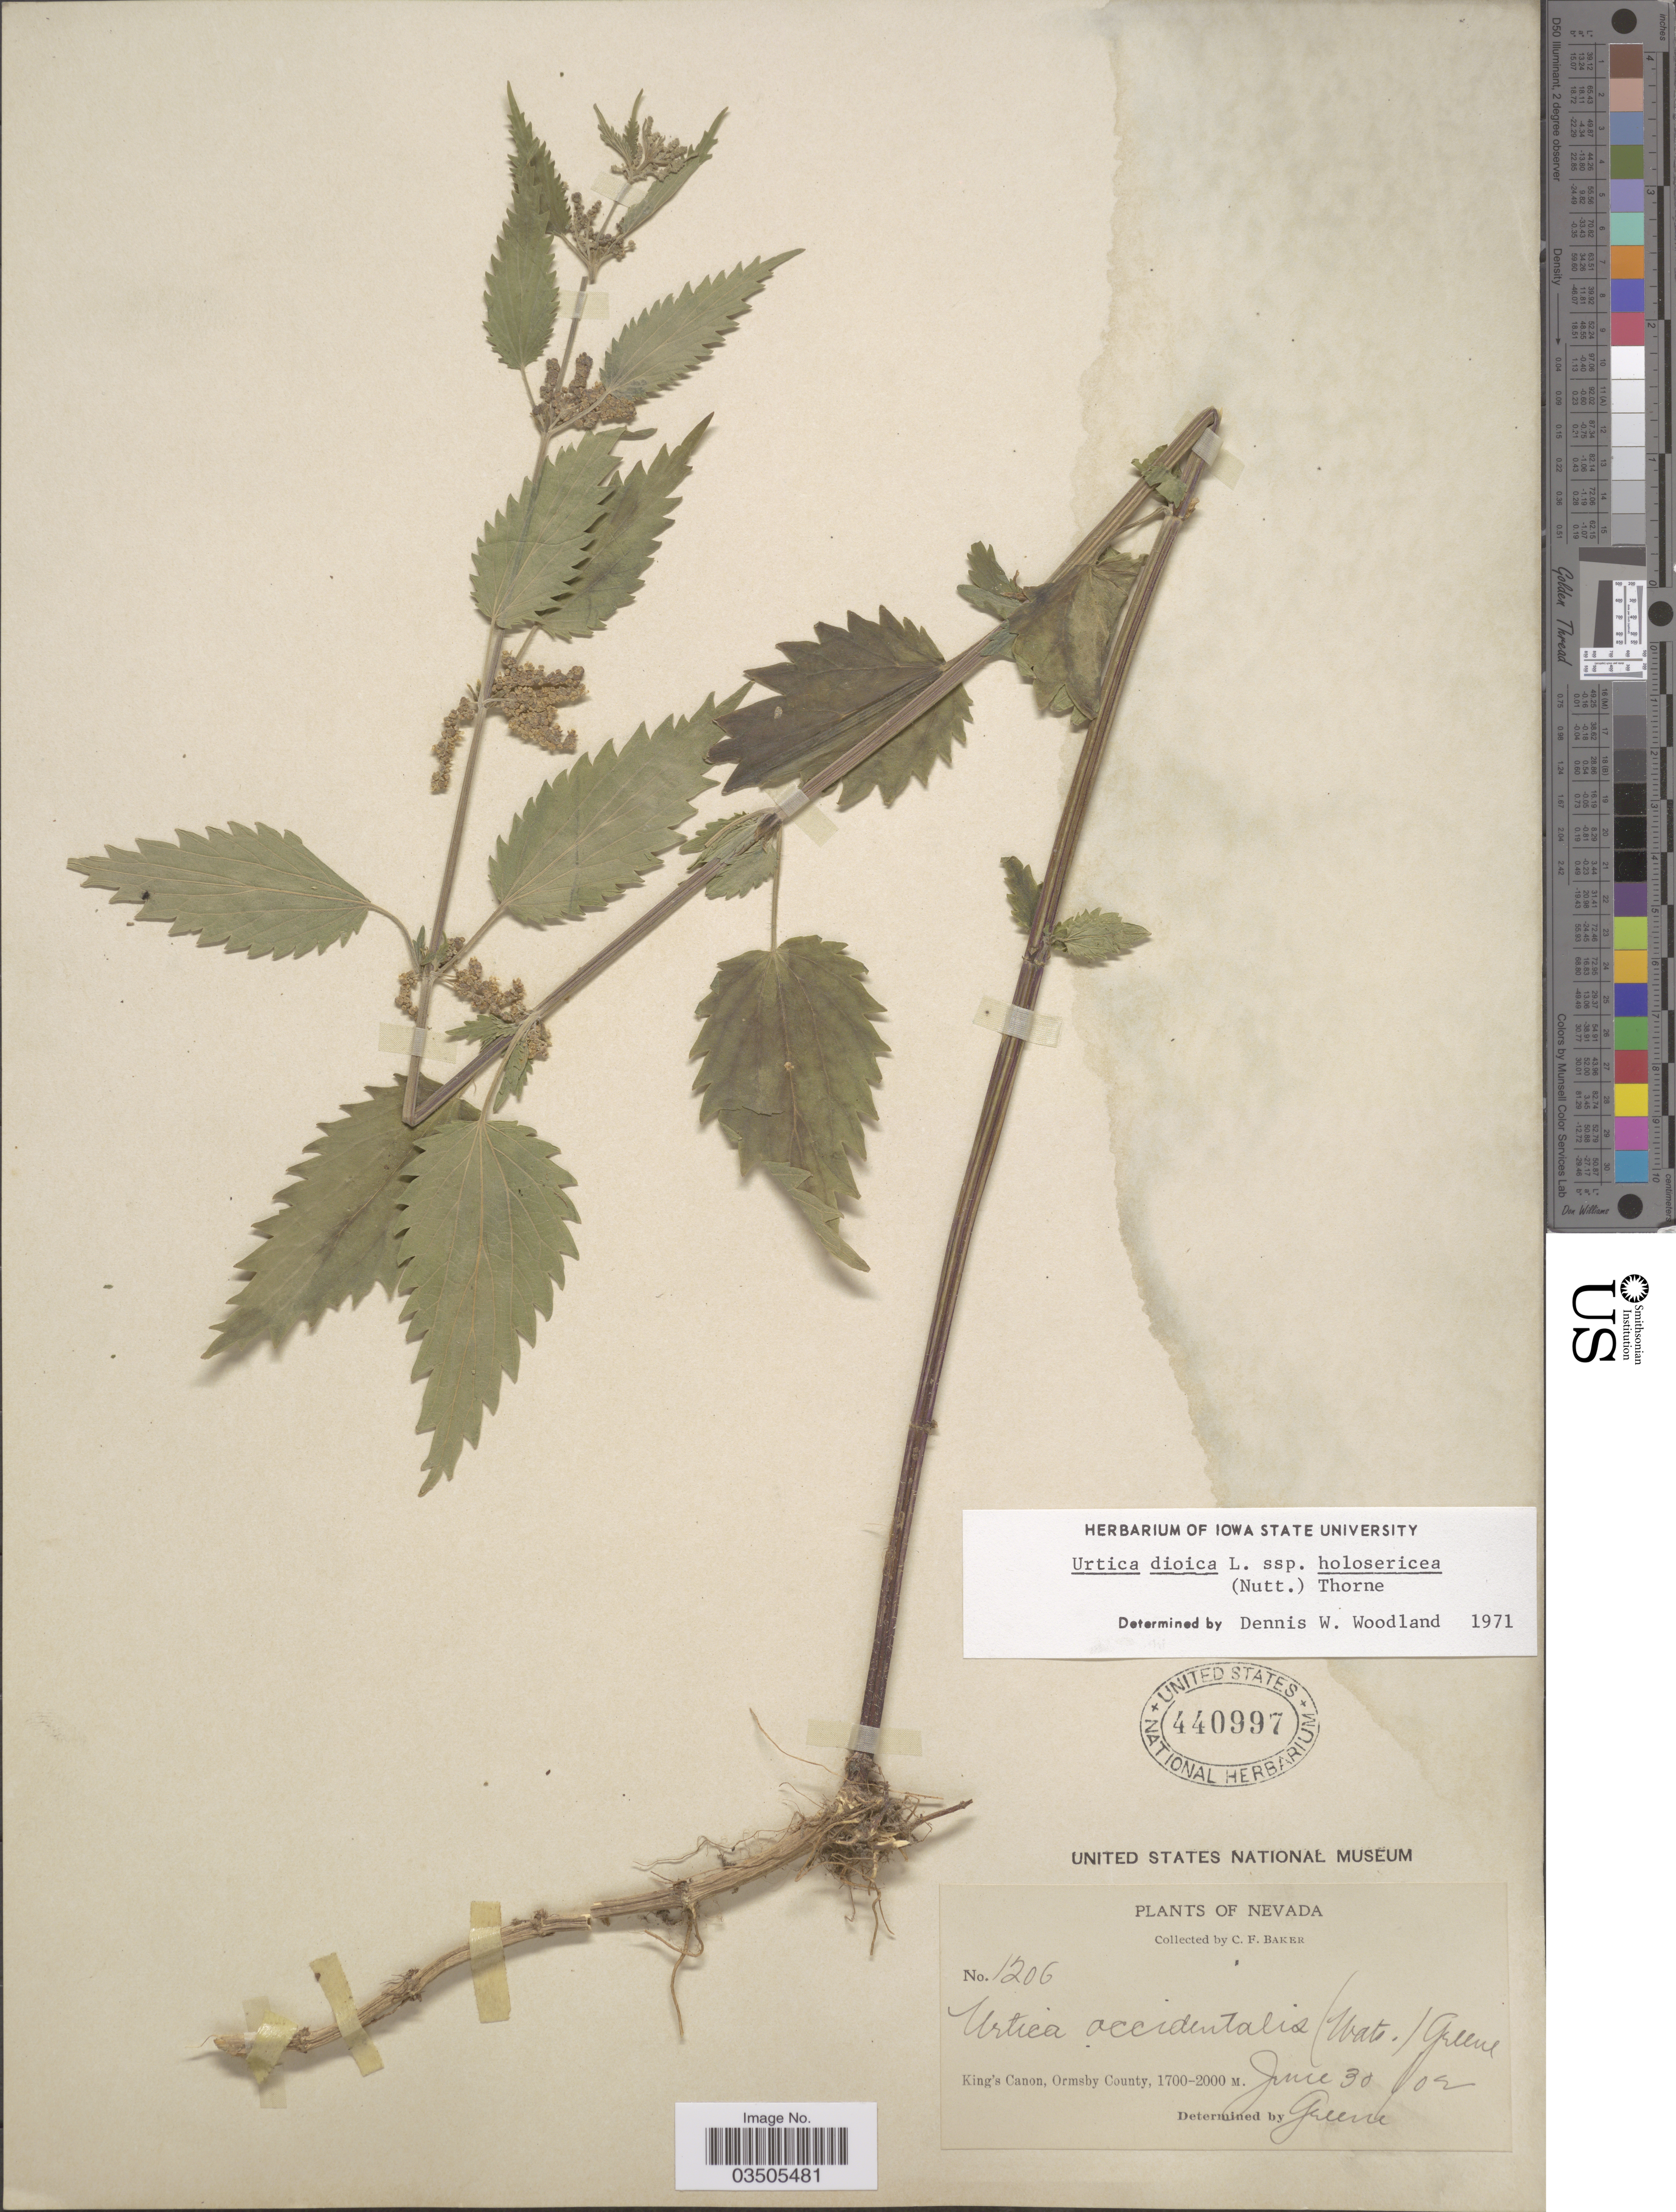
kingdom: Plantae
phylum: Tracheophyta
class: Magnoliopsida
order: Rosales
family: Urticaceae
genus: Urtica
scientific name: Urtica dioica subsp. holosericea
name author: (Nutt.) Thorne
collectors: C. F. Baker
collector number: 1206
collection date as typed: Transcribed d/m/y: 30/6/2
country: United States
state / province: Nevada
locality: King's Canon, Ormsby County.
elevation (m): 1700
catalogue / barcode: US 440997